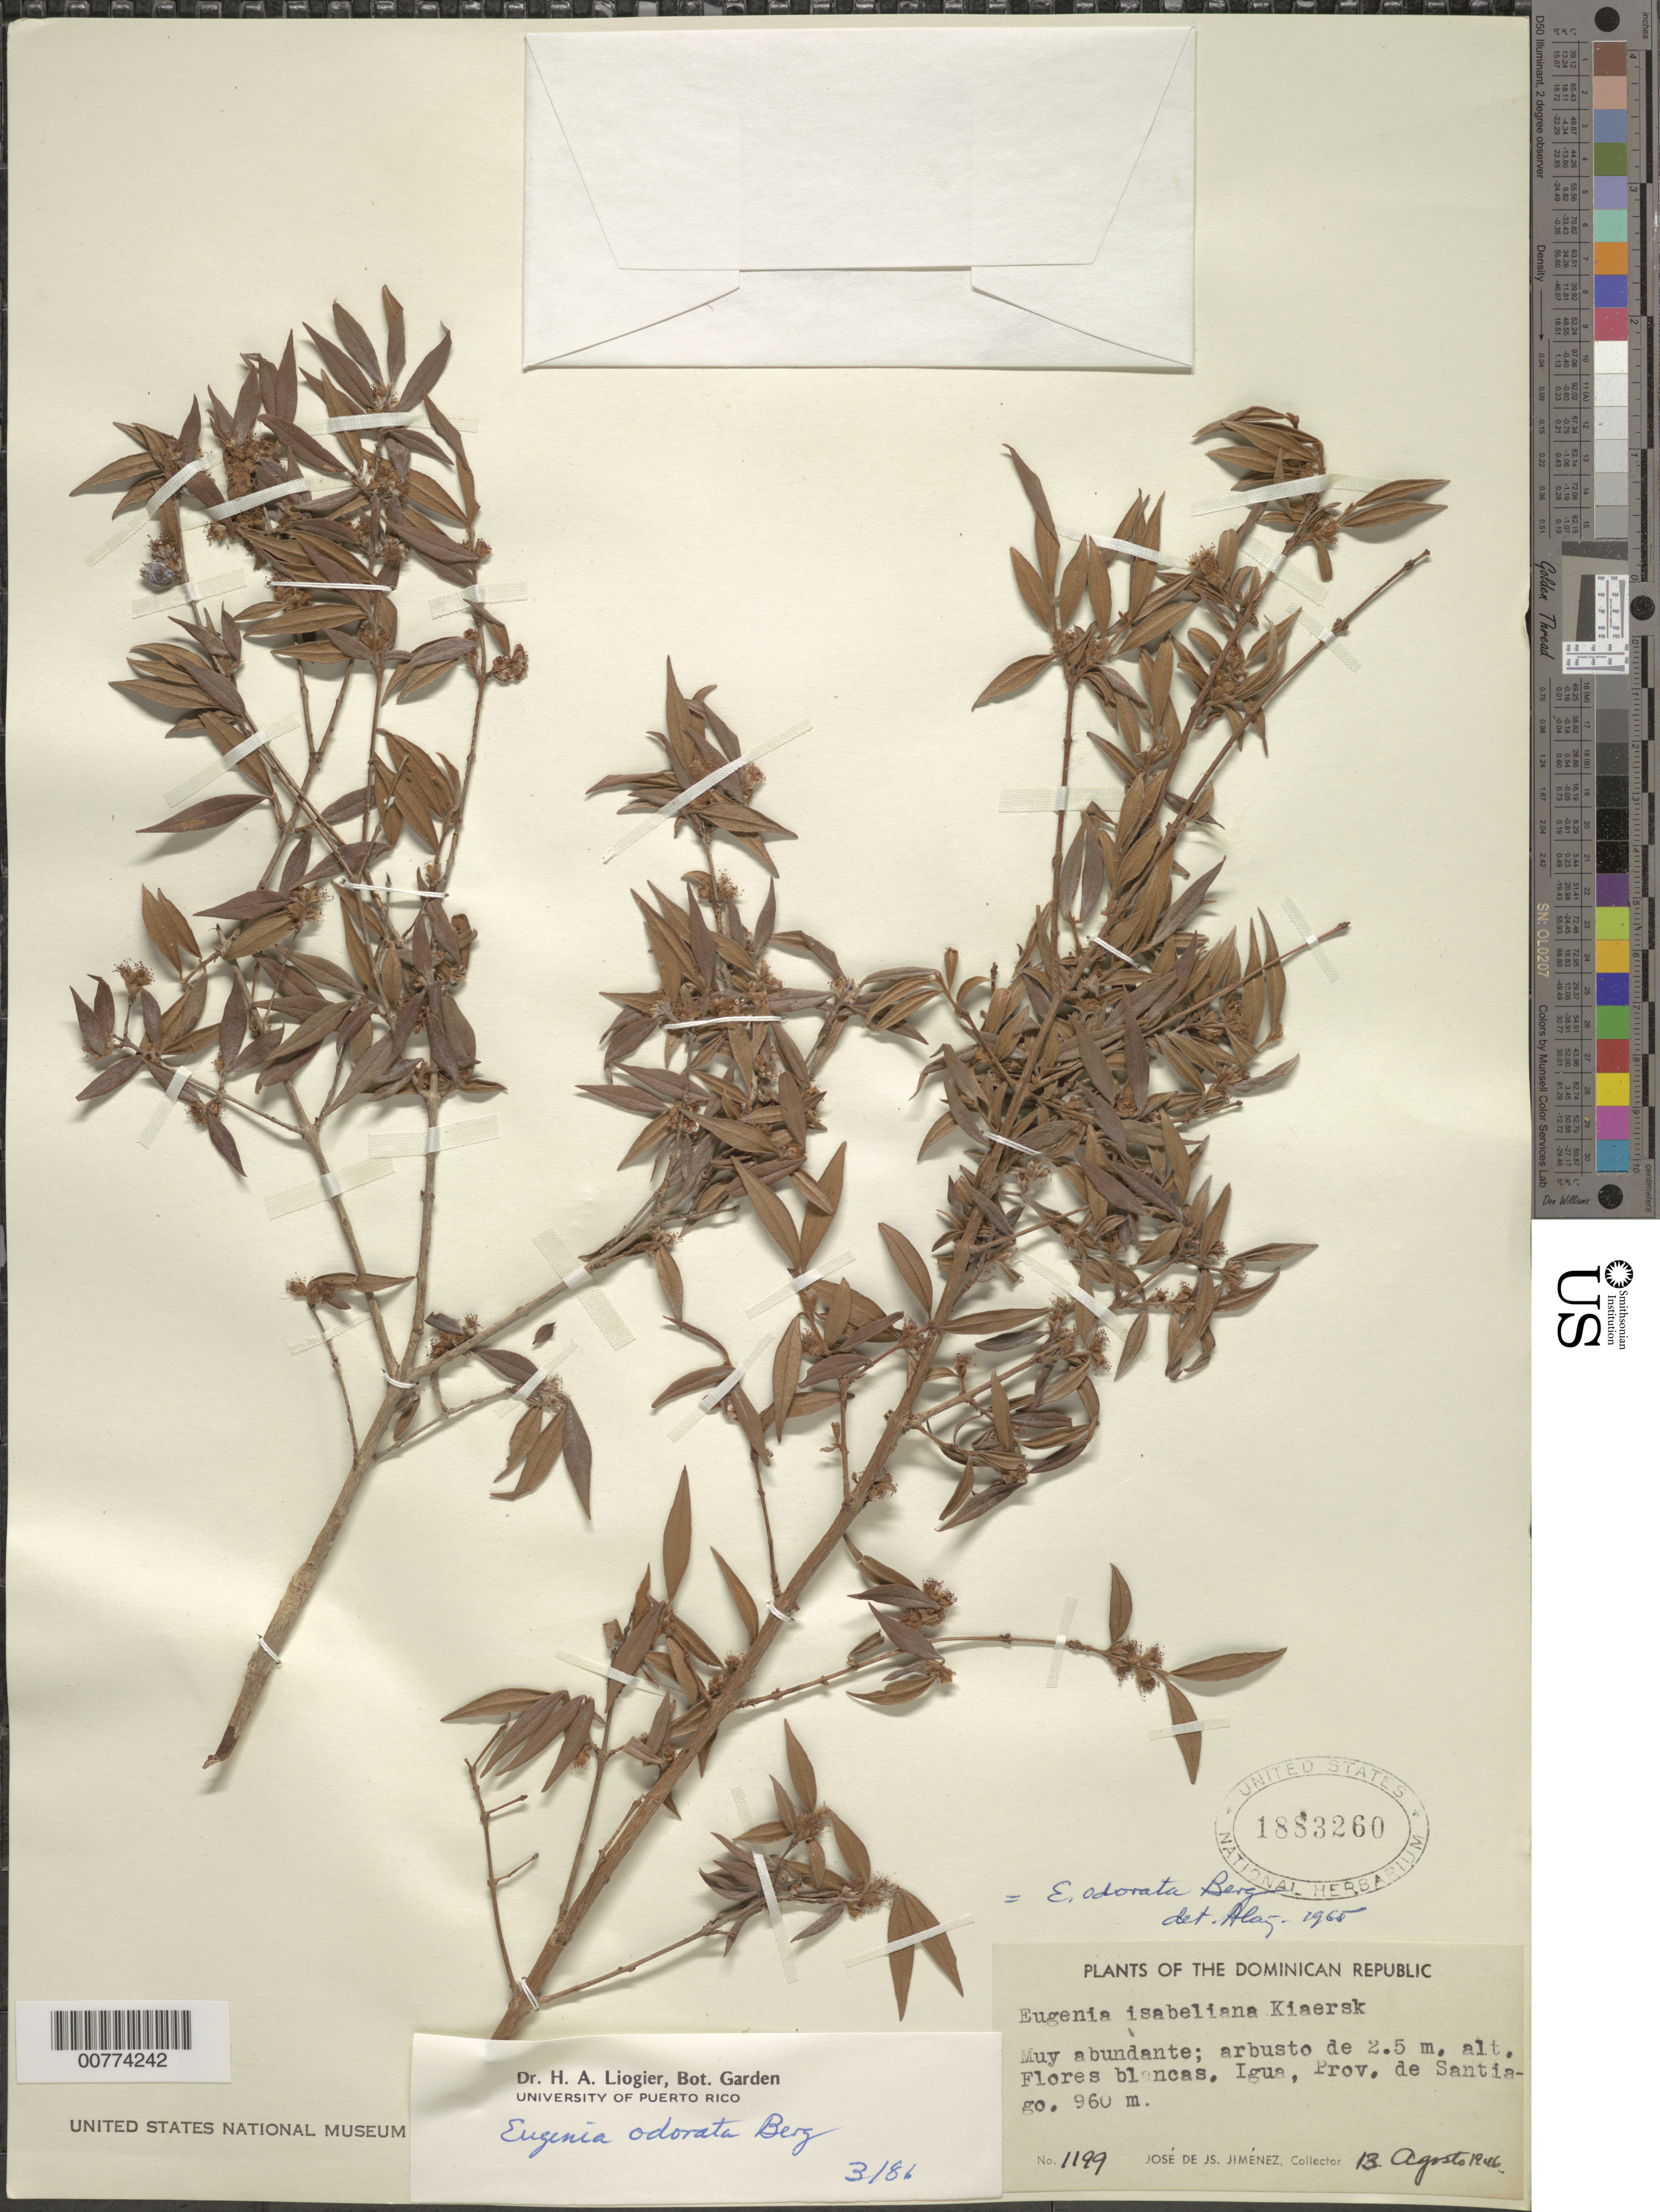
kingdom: Plantae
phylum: Tracheophyta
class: Magnoliopsida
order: Myrtales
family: Myrtaceae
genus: Eugenia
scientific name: Eugenia isabeliana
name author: Kiaersk.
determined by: Liogier, Alain H.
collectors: J. J. Jiménez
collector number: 1199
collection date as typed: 13 Aug 1946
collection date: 1946-08-13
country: Dominican Republic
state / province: Santiago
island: Hispaniola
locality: Igua.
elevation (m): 960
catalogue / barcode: US 1883260